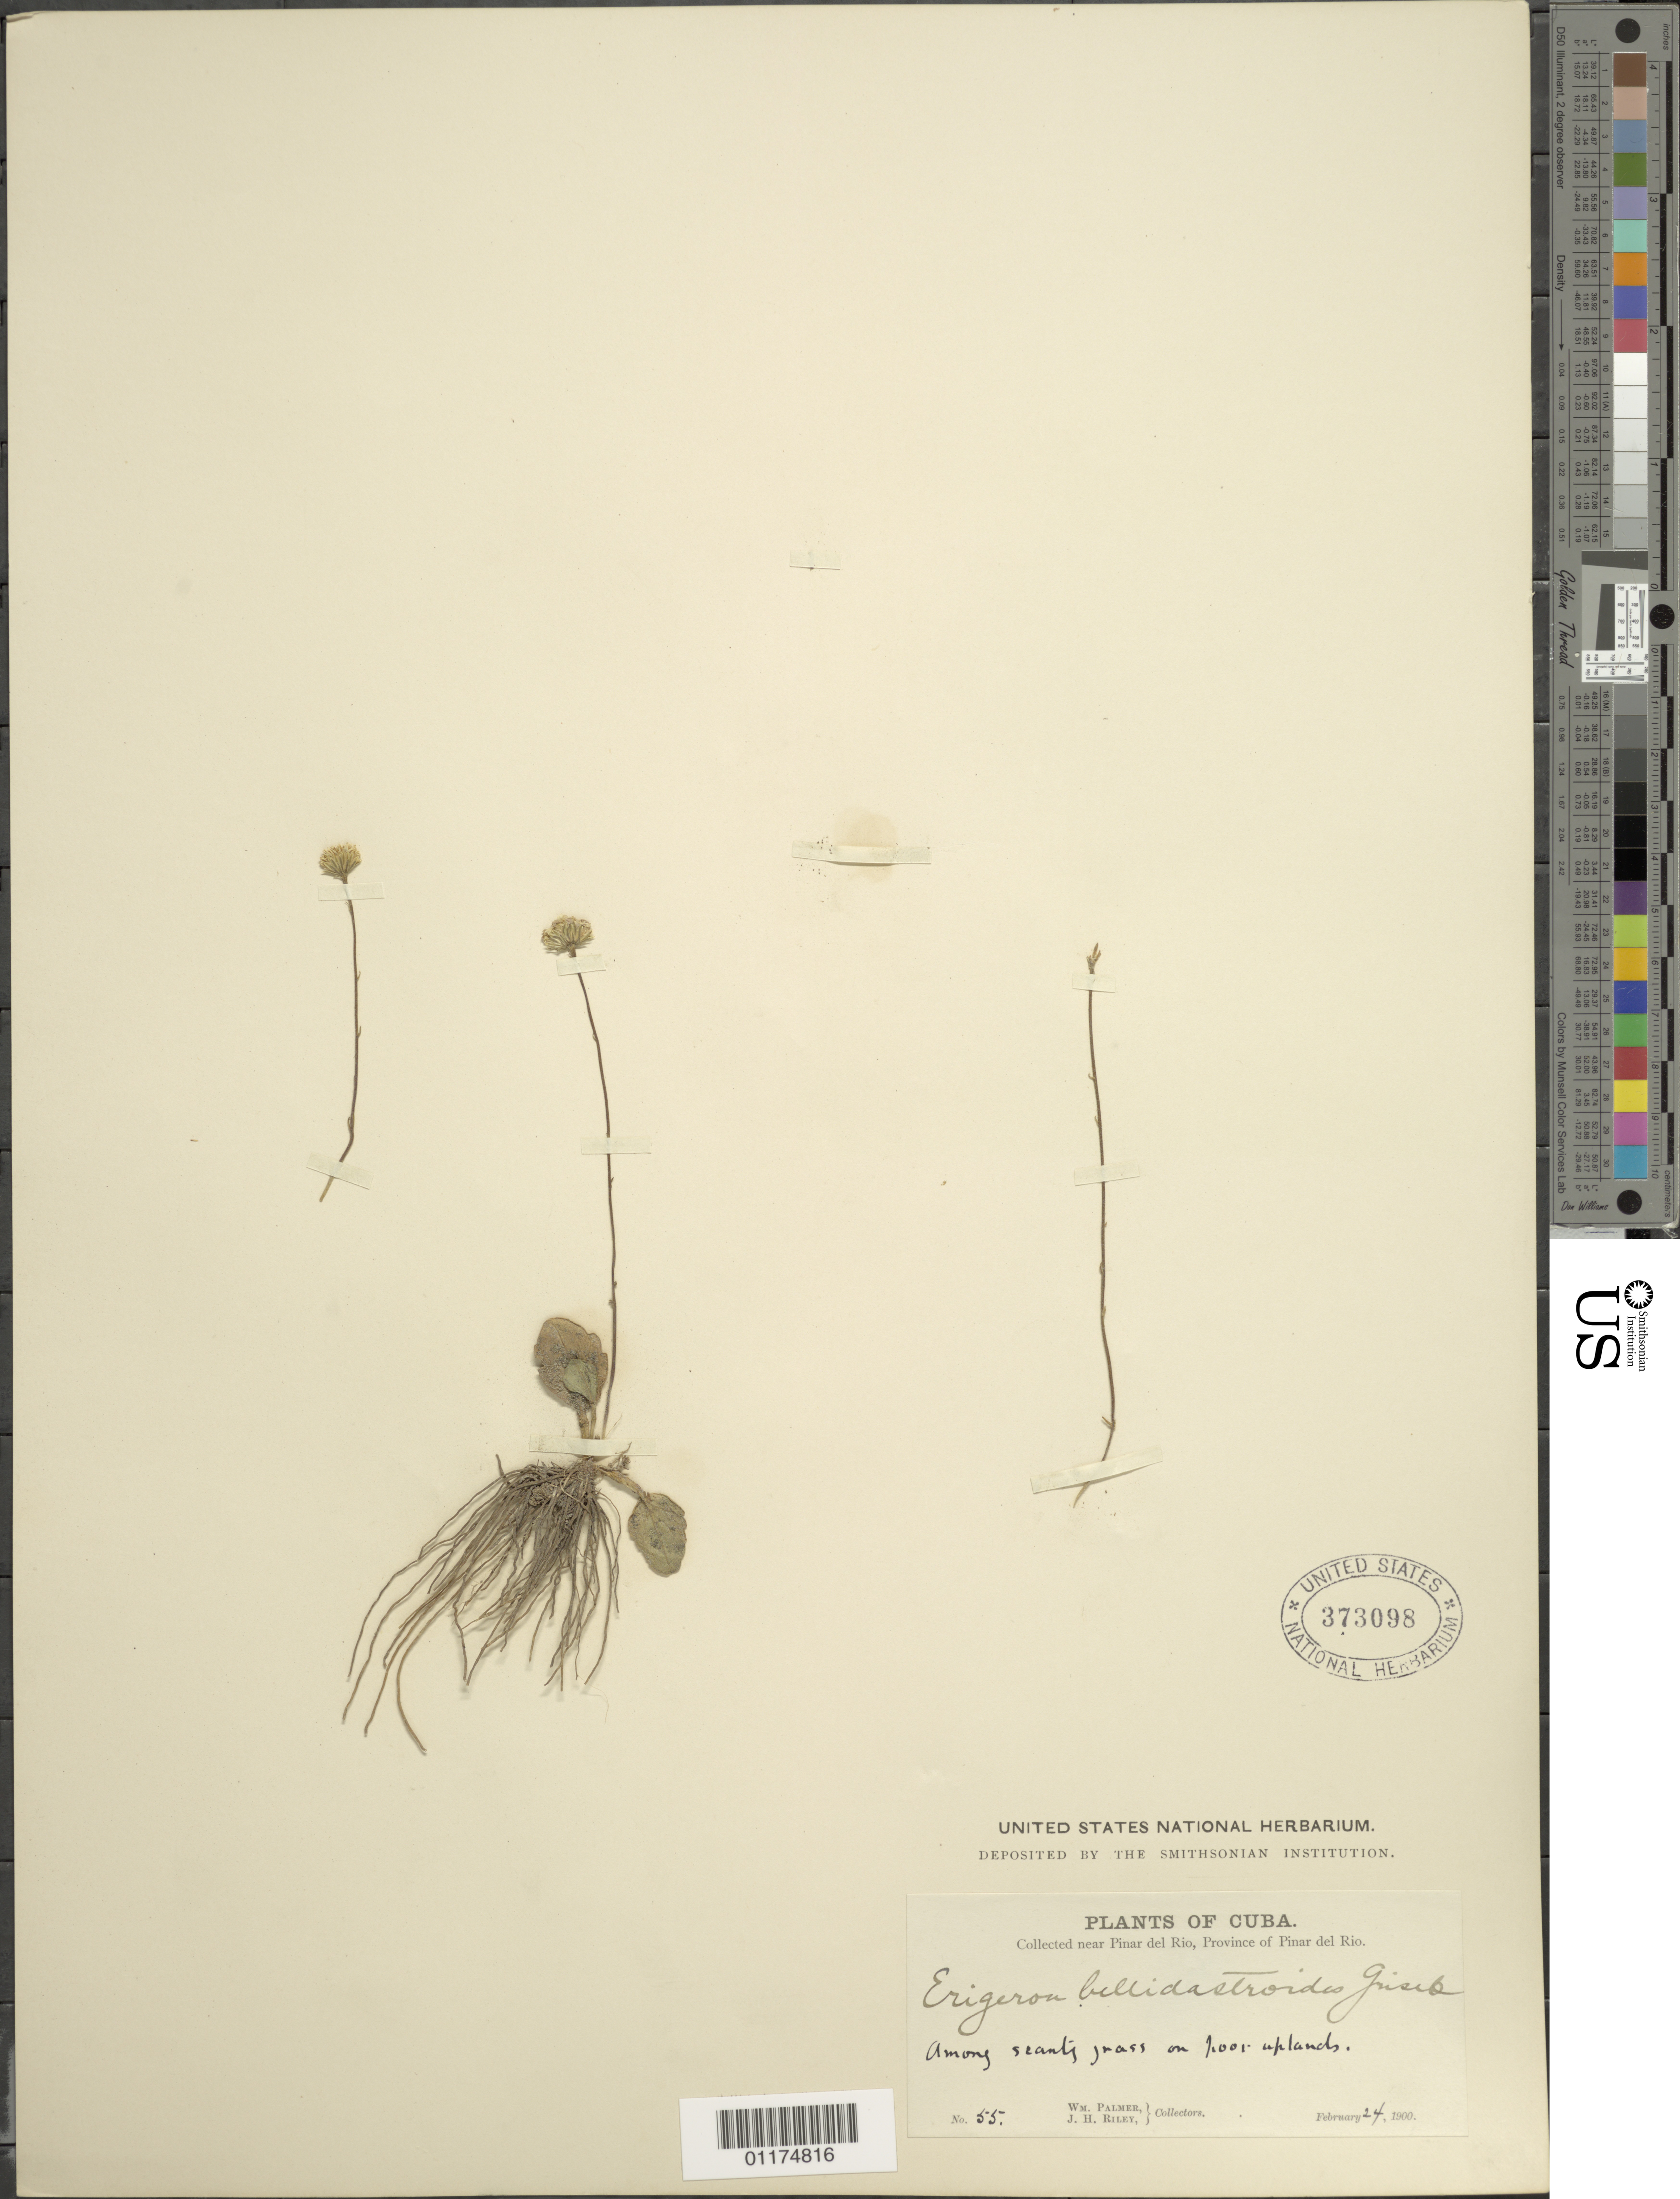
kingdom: Plantae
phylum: Tracheophyta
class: Magnoliopsida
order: Asterales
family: Asteraceae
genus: Erigeron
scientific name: Erigeron bellidiastroides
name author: Griseb.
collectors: W. Palmer & J. H. Riley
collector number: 55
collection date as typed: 24 Feb 1900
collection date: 1900-02-24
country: Cuba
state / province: Pinar del Rio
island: Cuba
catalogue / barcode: US 373098